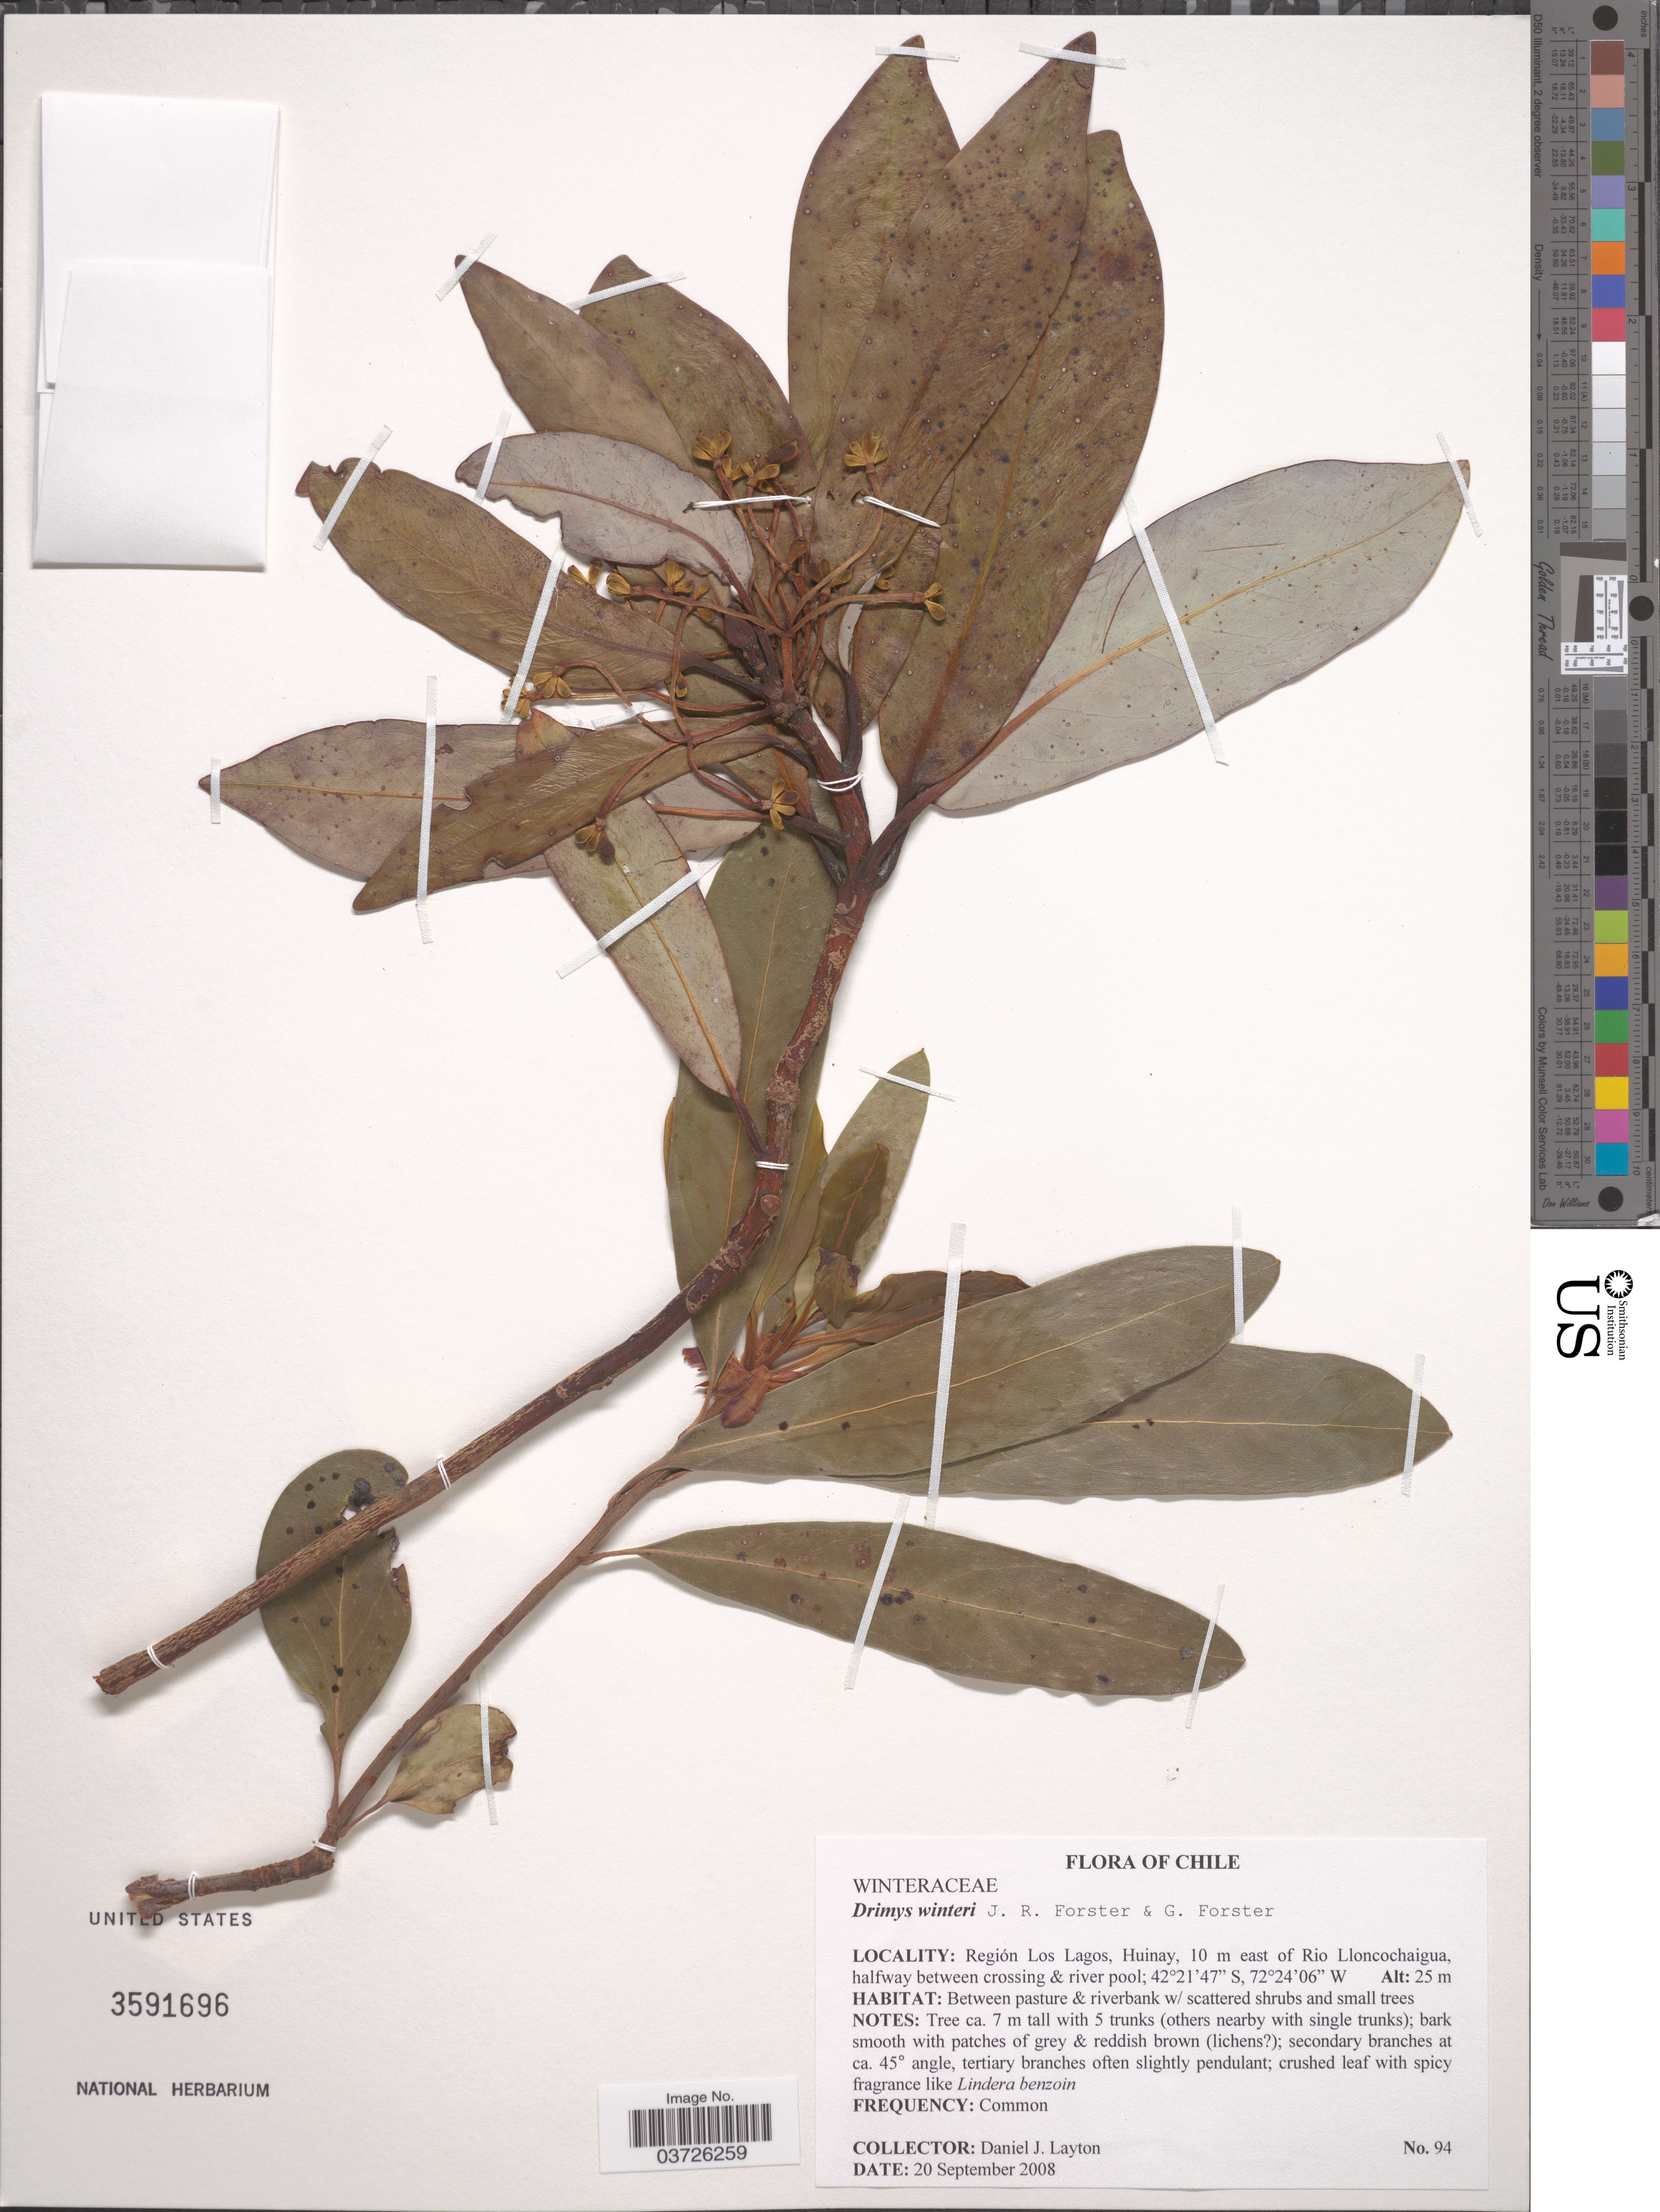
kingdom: Plantae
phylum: Tracheophyta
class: Magnoliopsida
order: Canellales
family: Winteraceae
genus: Drimys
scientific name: Drimys winteri var. winteri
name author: J.R. Forst. & G. Forst.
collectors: D. J. Layton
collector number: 94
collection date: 2008-09-20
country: Chile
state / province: Los Lagos (X)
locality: Región Los Lagos, Huinay, 10 m east of Rio Lloncochaigua, halfway between crossing & river pool.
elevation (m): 25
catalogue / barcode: US 3591696